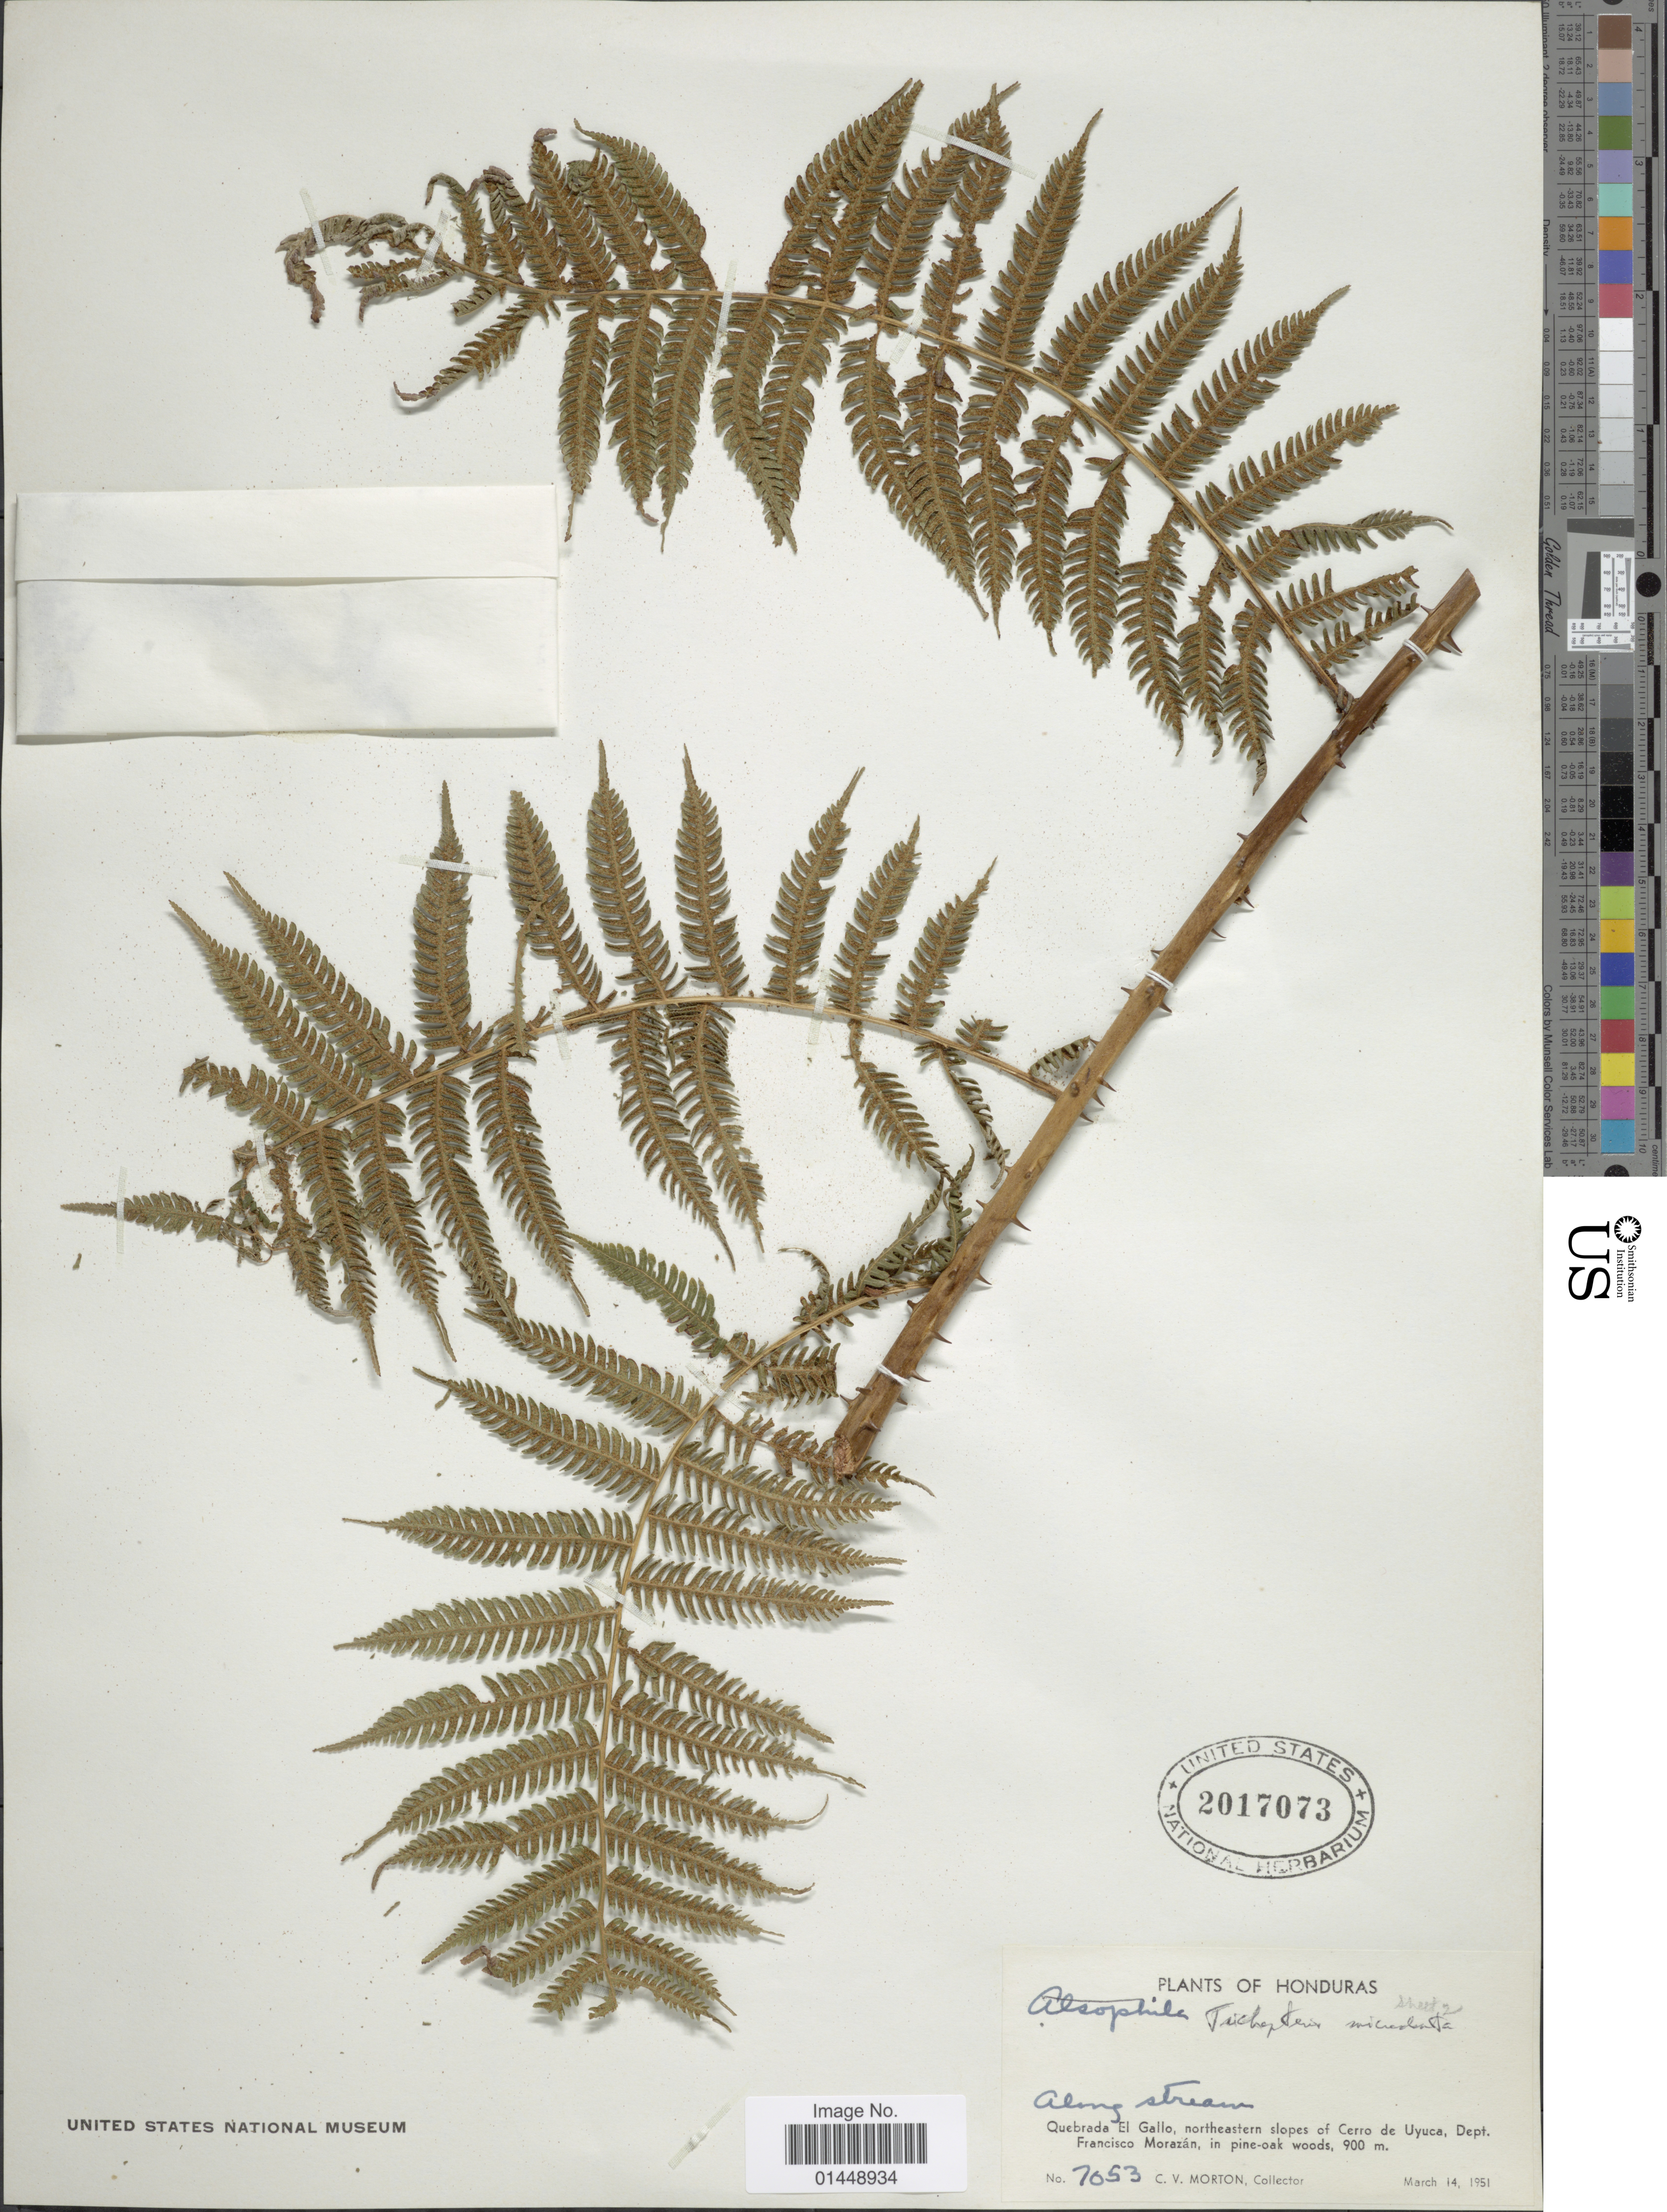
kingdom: Plantae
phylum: Tracheophyta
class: Polypodiopsida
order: Cyatheales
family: Cyatheaceae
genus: Cyathea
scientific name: Cyathea microdonta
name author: (Desv.) Domin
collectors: C. V. Morton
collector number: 7053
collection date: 1951-03-14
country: Honduras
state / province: Fco. Morazán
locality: Along stream. Quebrada El Gallo, northeastern slopes of Cerro de Uyuca, Dept. Francisco Morazán, in pine-oak woods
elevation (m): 900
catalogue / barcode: US 2017073